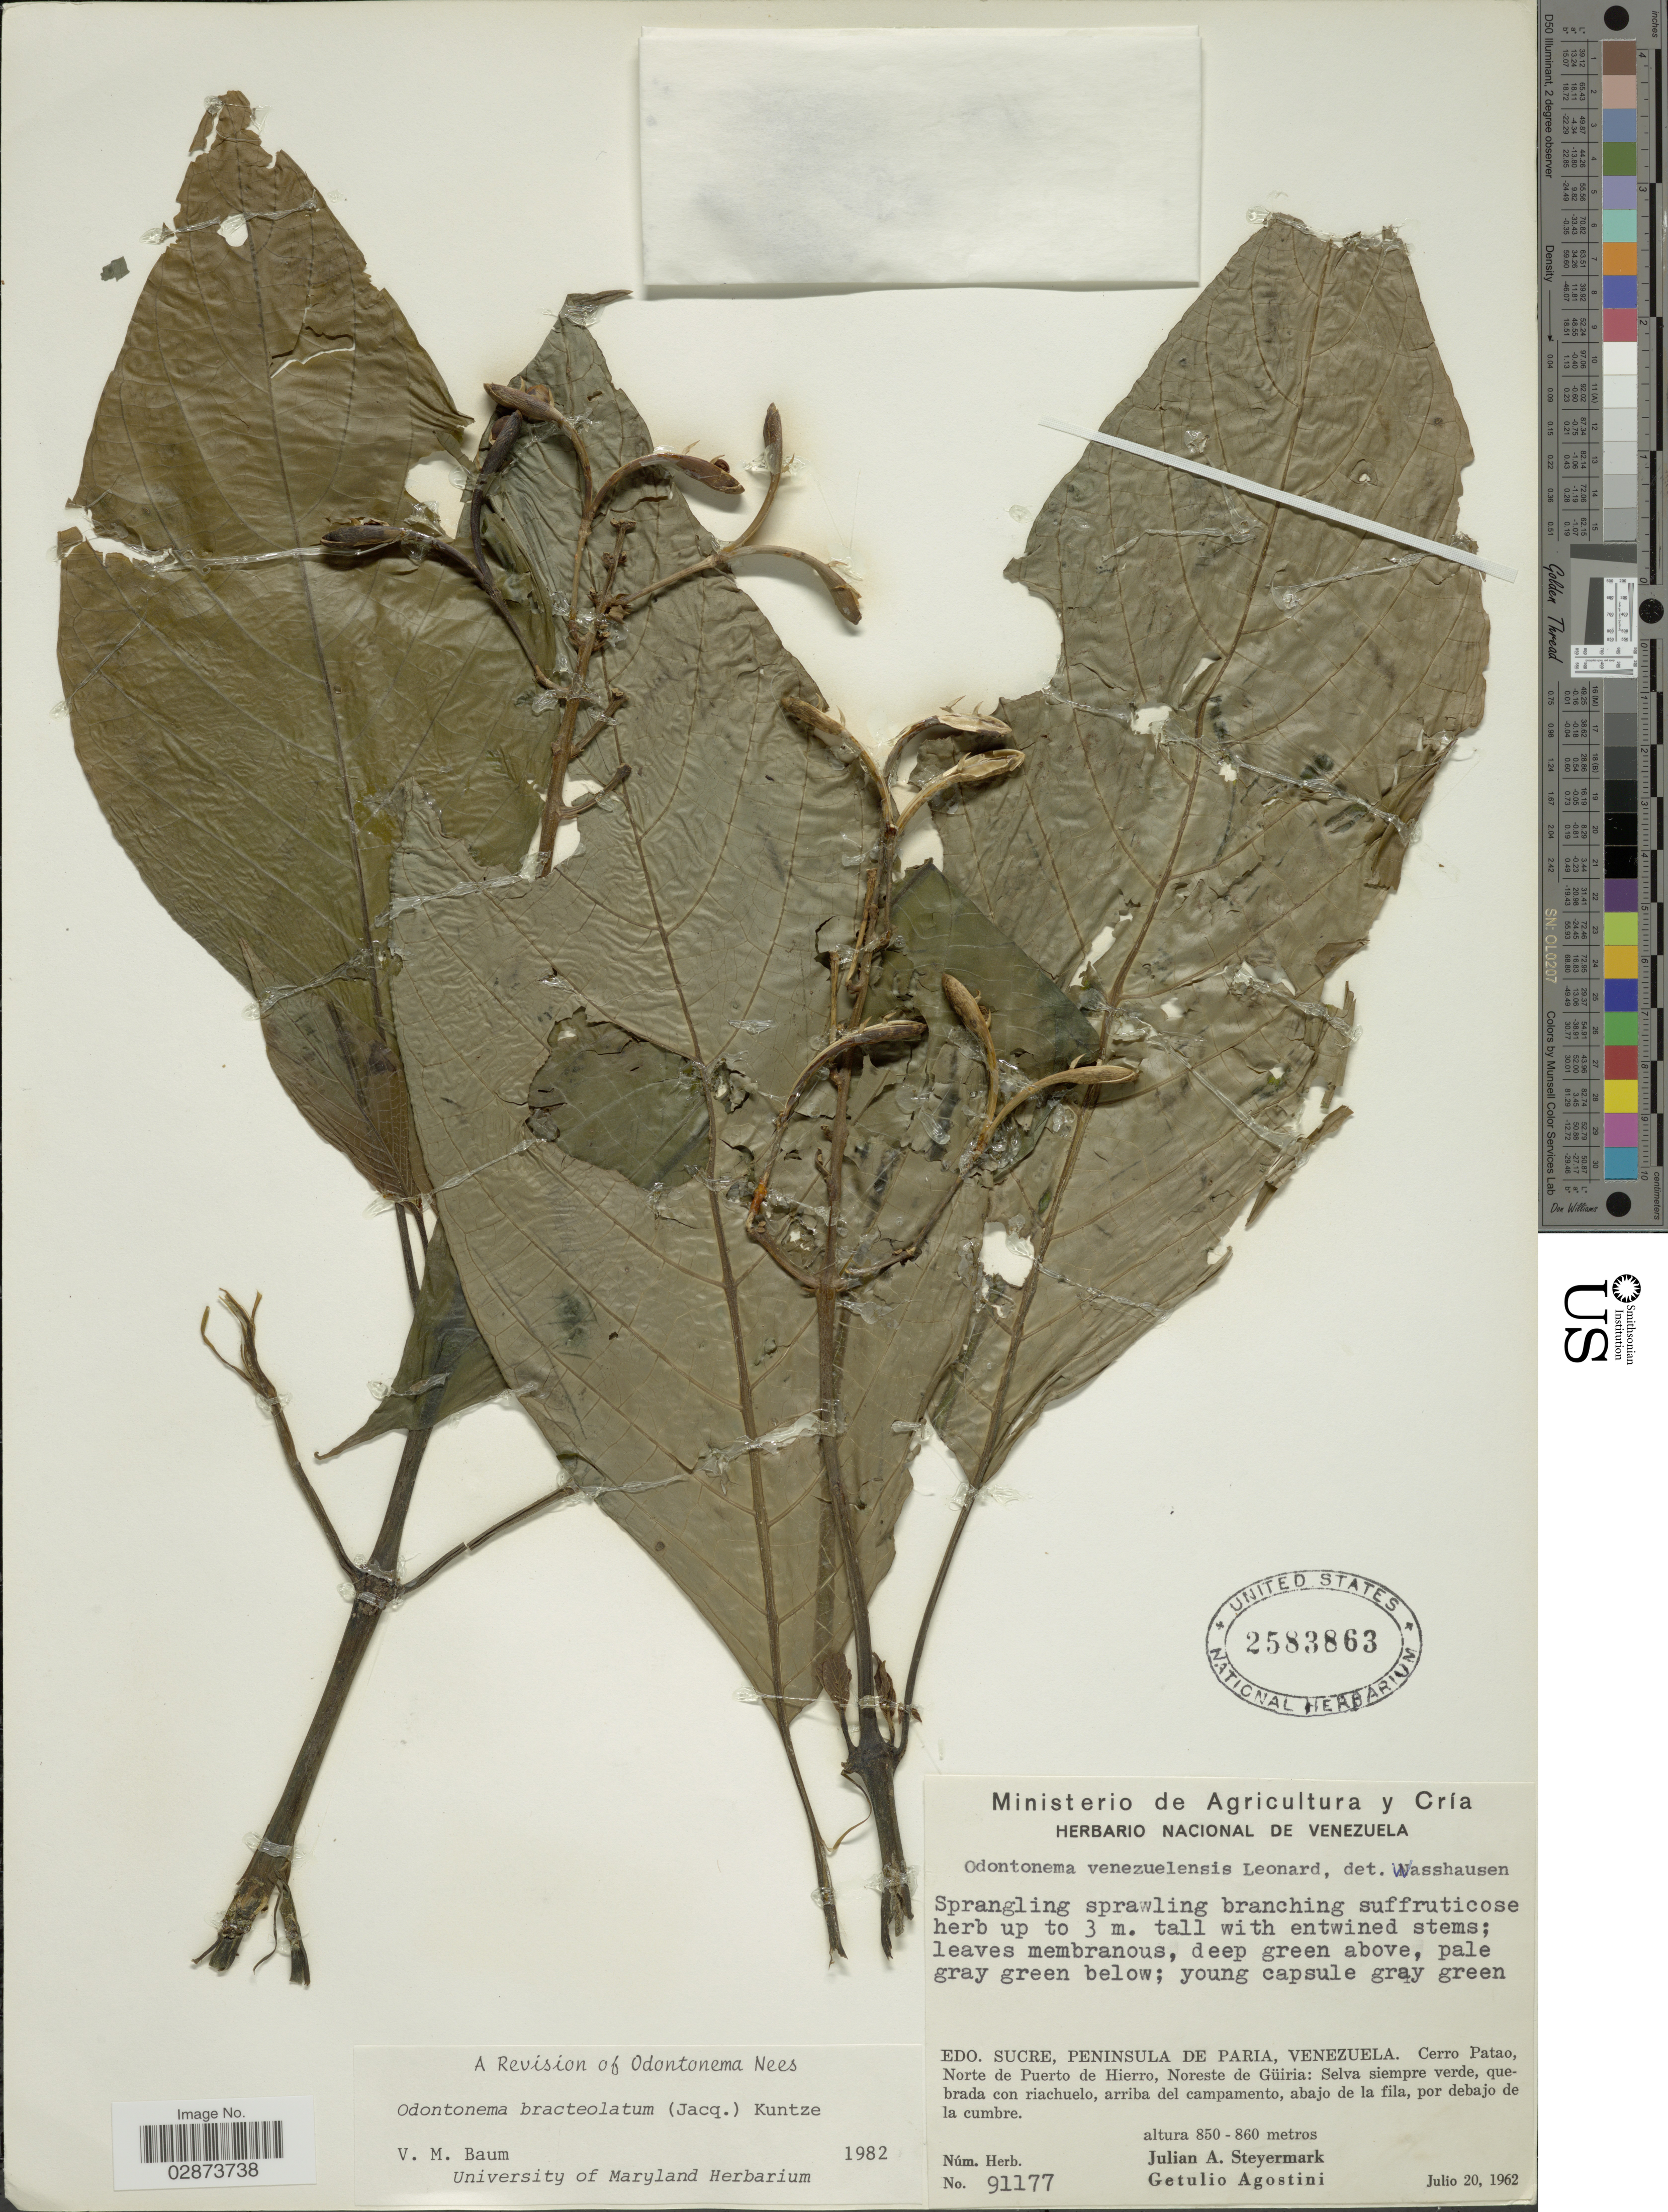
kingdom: Plantae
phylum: Tracheophyta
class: Magnoliopsida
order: Lamiales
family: Acanthaceae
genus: Odontonema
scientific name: Odontonema sp.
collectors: J. Steyermark & G. Agostini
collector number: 91177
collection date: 1962-07-20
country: Venezuela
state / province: Sucre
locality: Edo. Sucre, Peninsula de Paria. Cerro Patao, Norte de Puerto de Hierro, Noreste de Güiria.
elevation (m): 850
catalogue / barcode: US 2583863